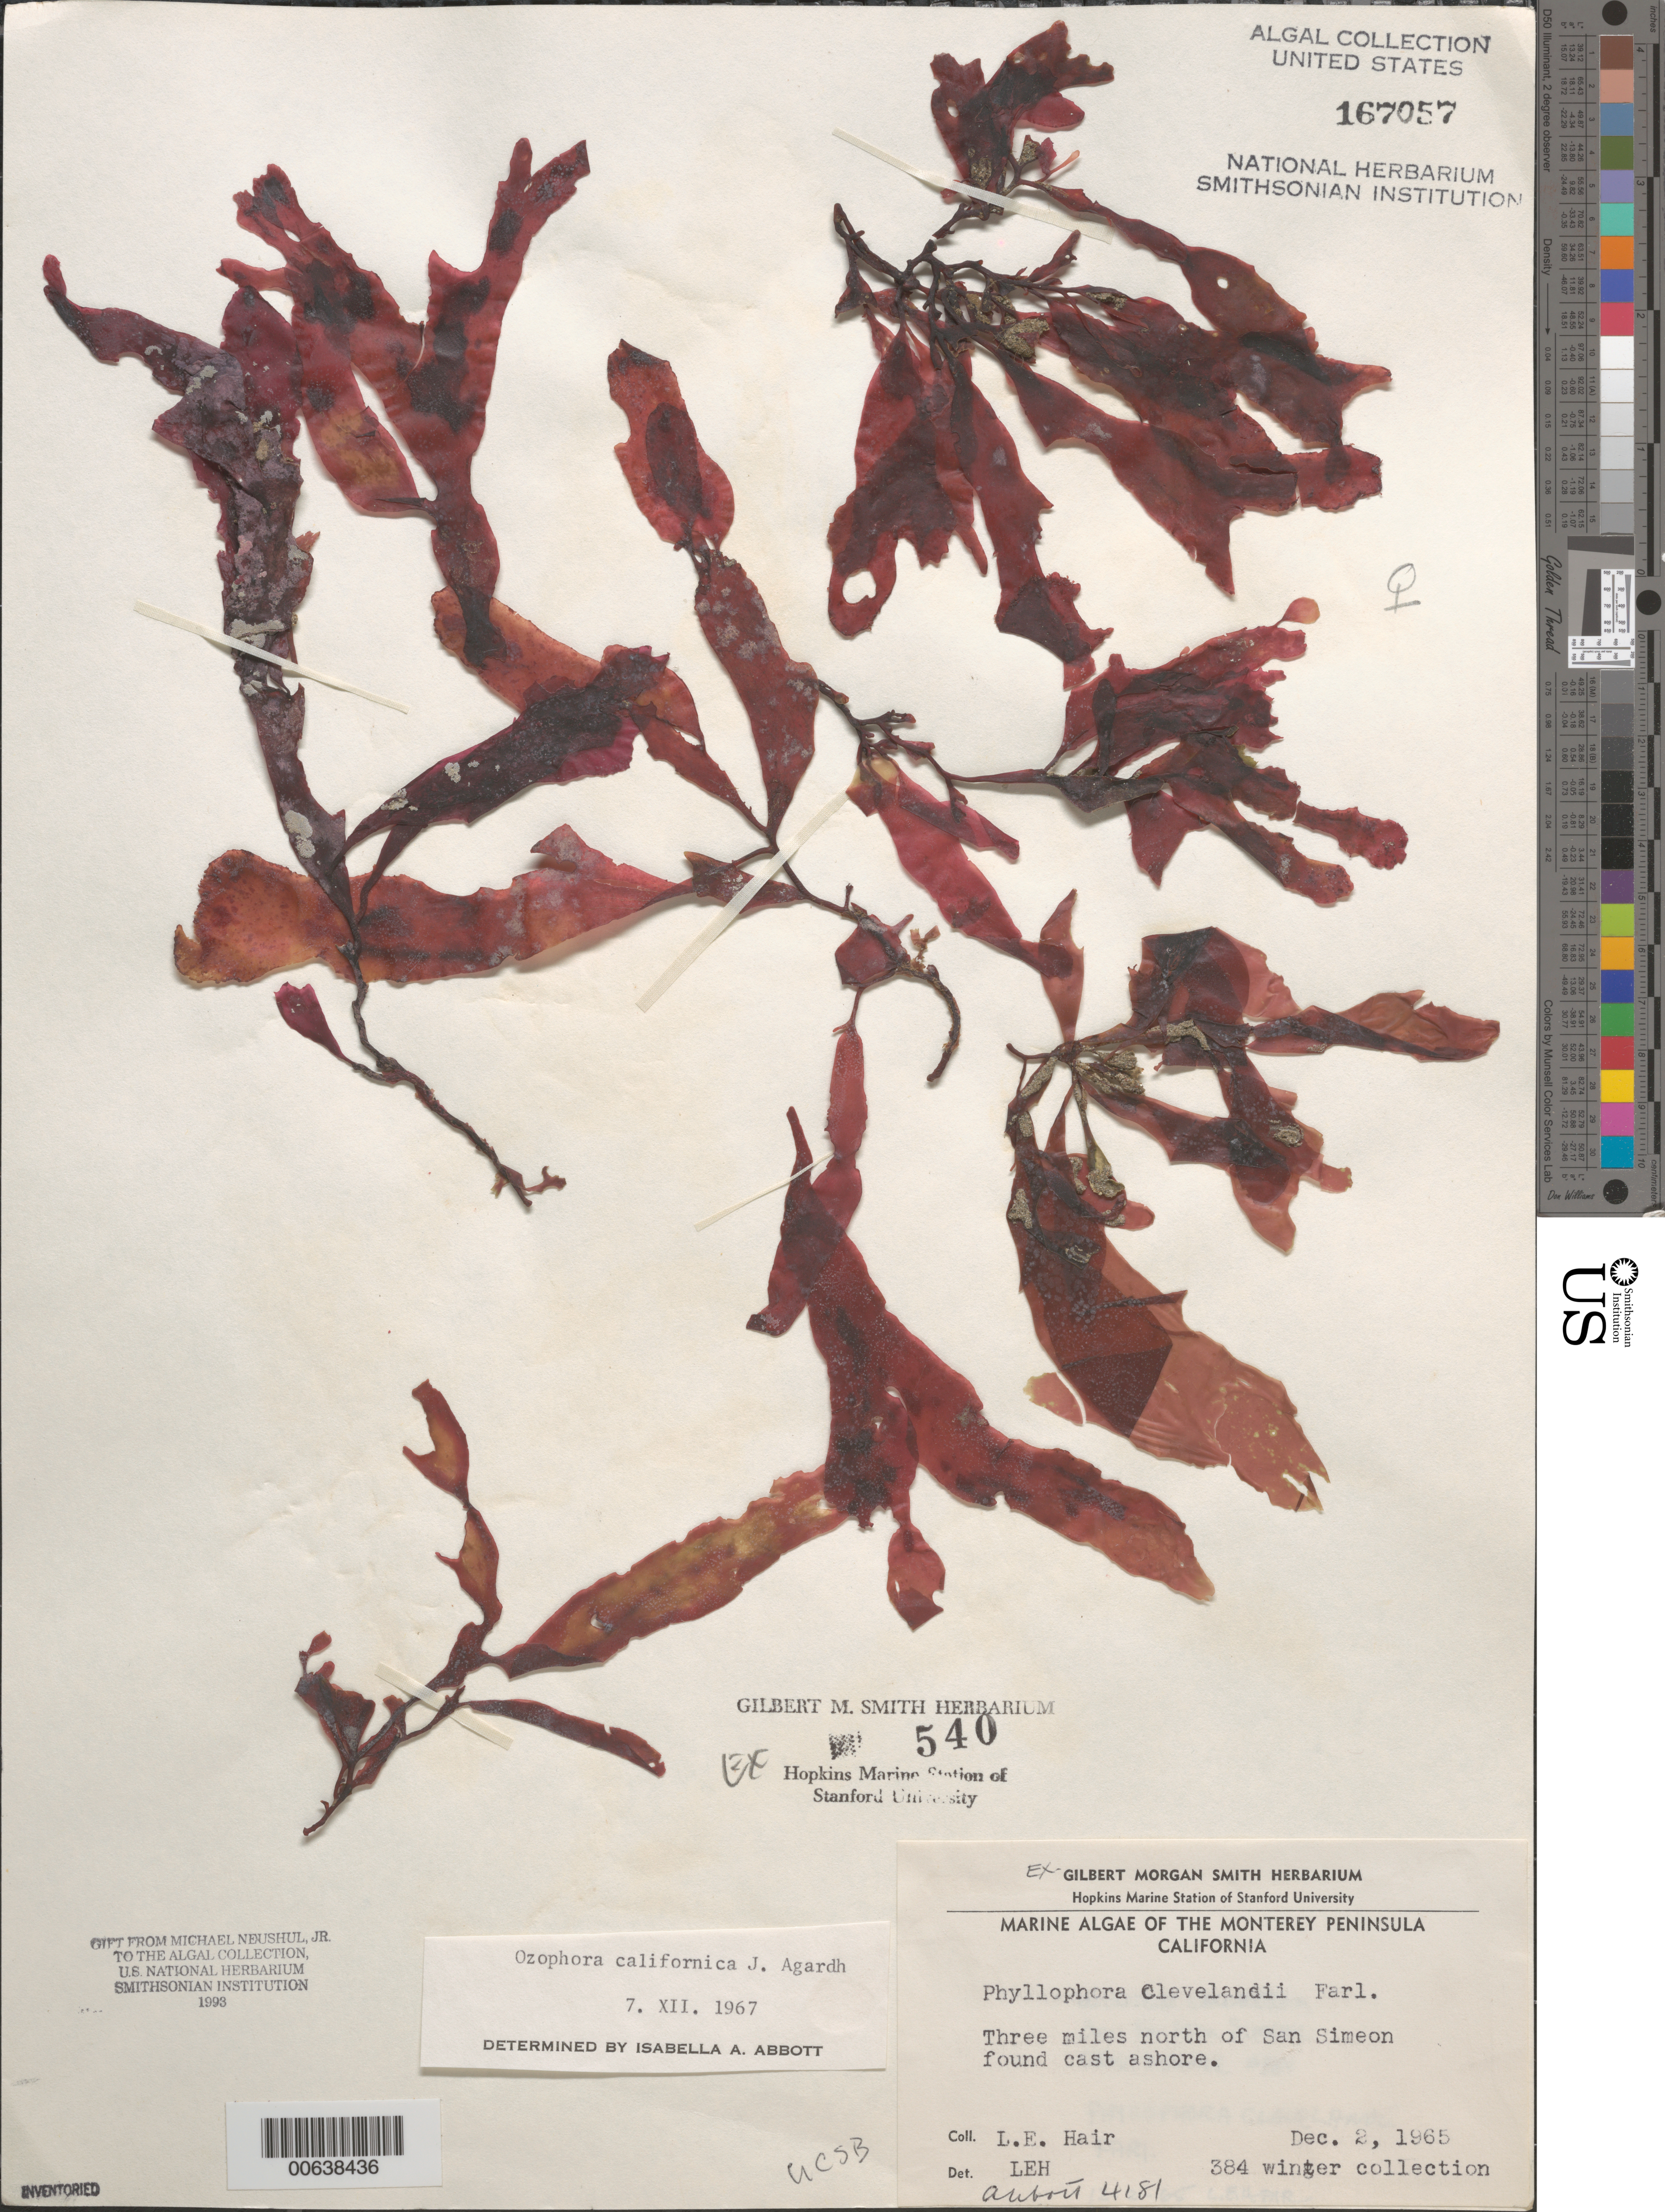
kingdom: Plantae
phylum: Rhodophyta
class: Florideophyceae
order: Gigartinales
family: Phyllophoraceae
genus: Ozophora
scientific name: Ozophora clevelandii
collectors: L. Hair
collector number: LEH 384 & IAA 4181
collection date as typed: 02 Dec 1965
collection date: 1965-12-02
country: United States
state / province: California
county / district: San Luis Obispo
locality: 3 miles north of San Simeon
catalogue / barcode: US 167057